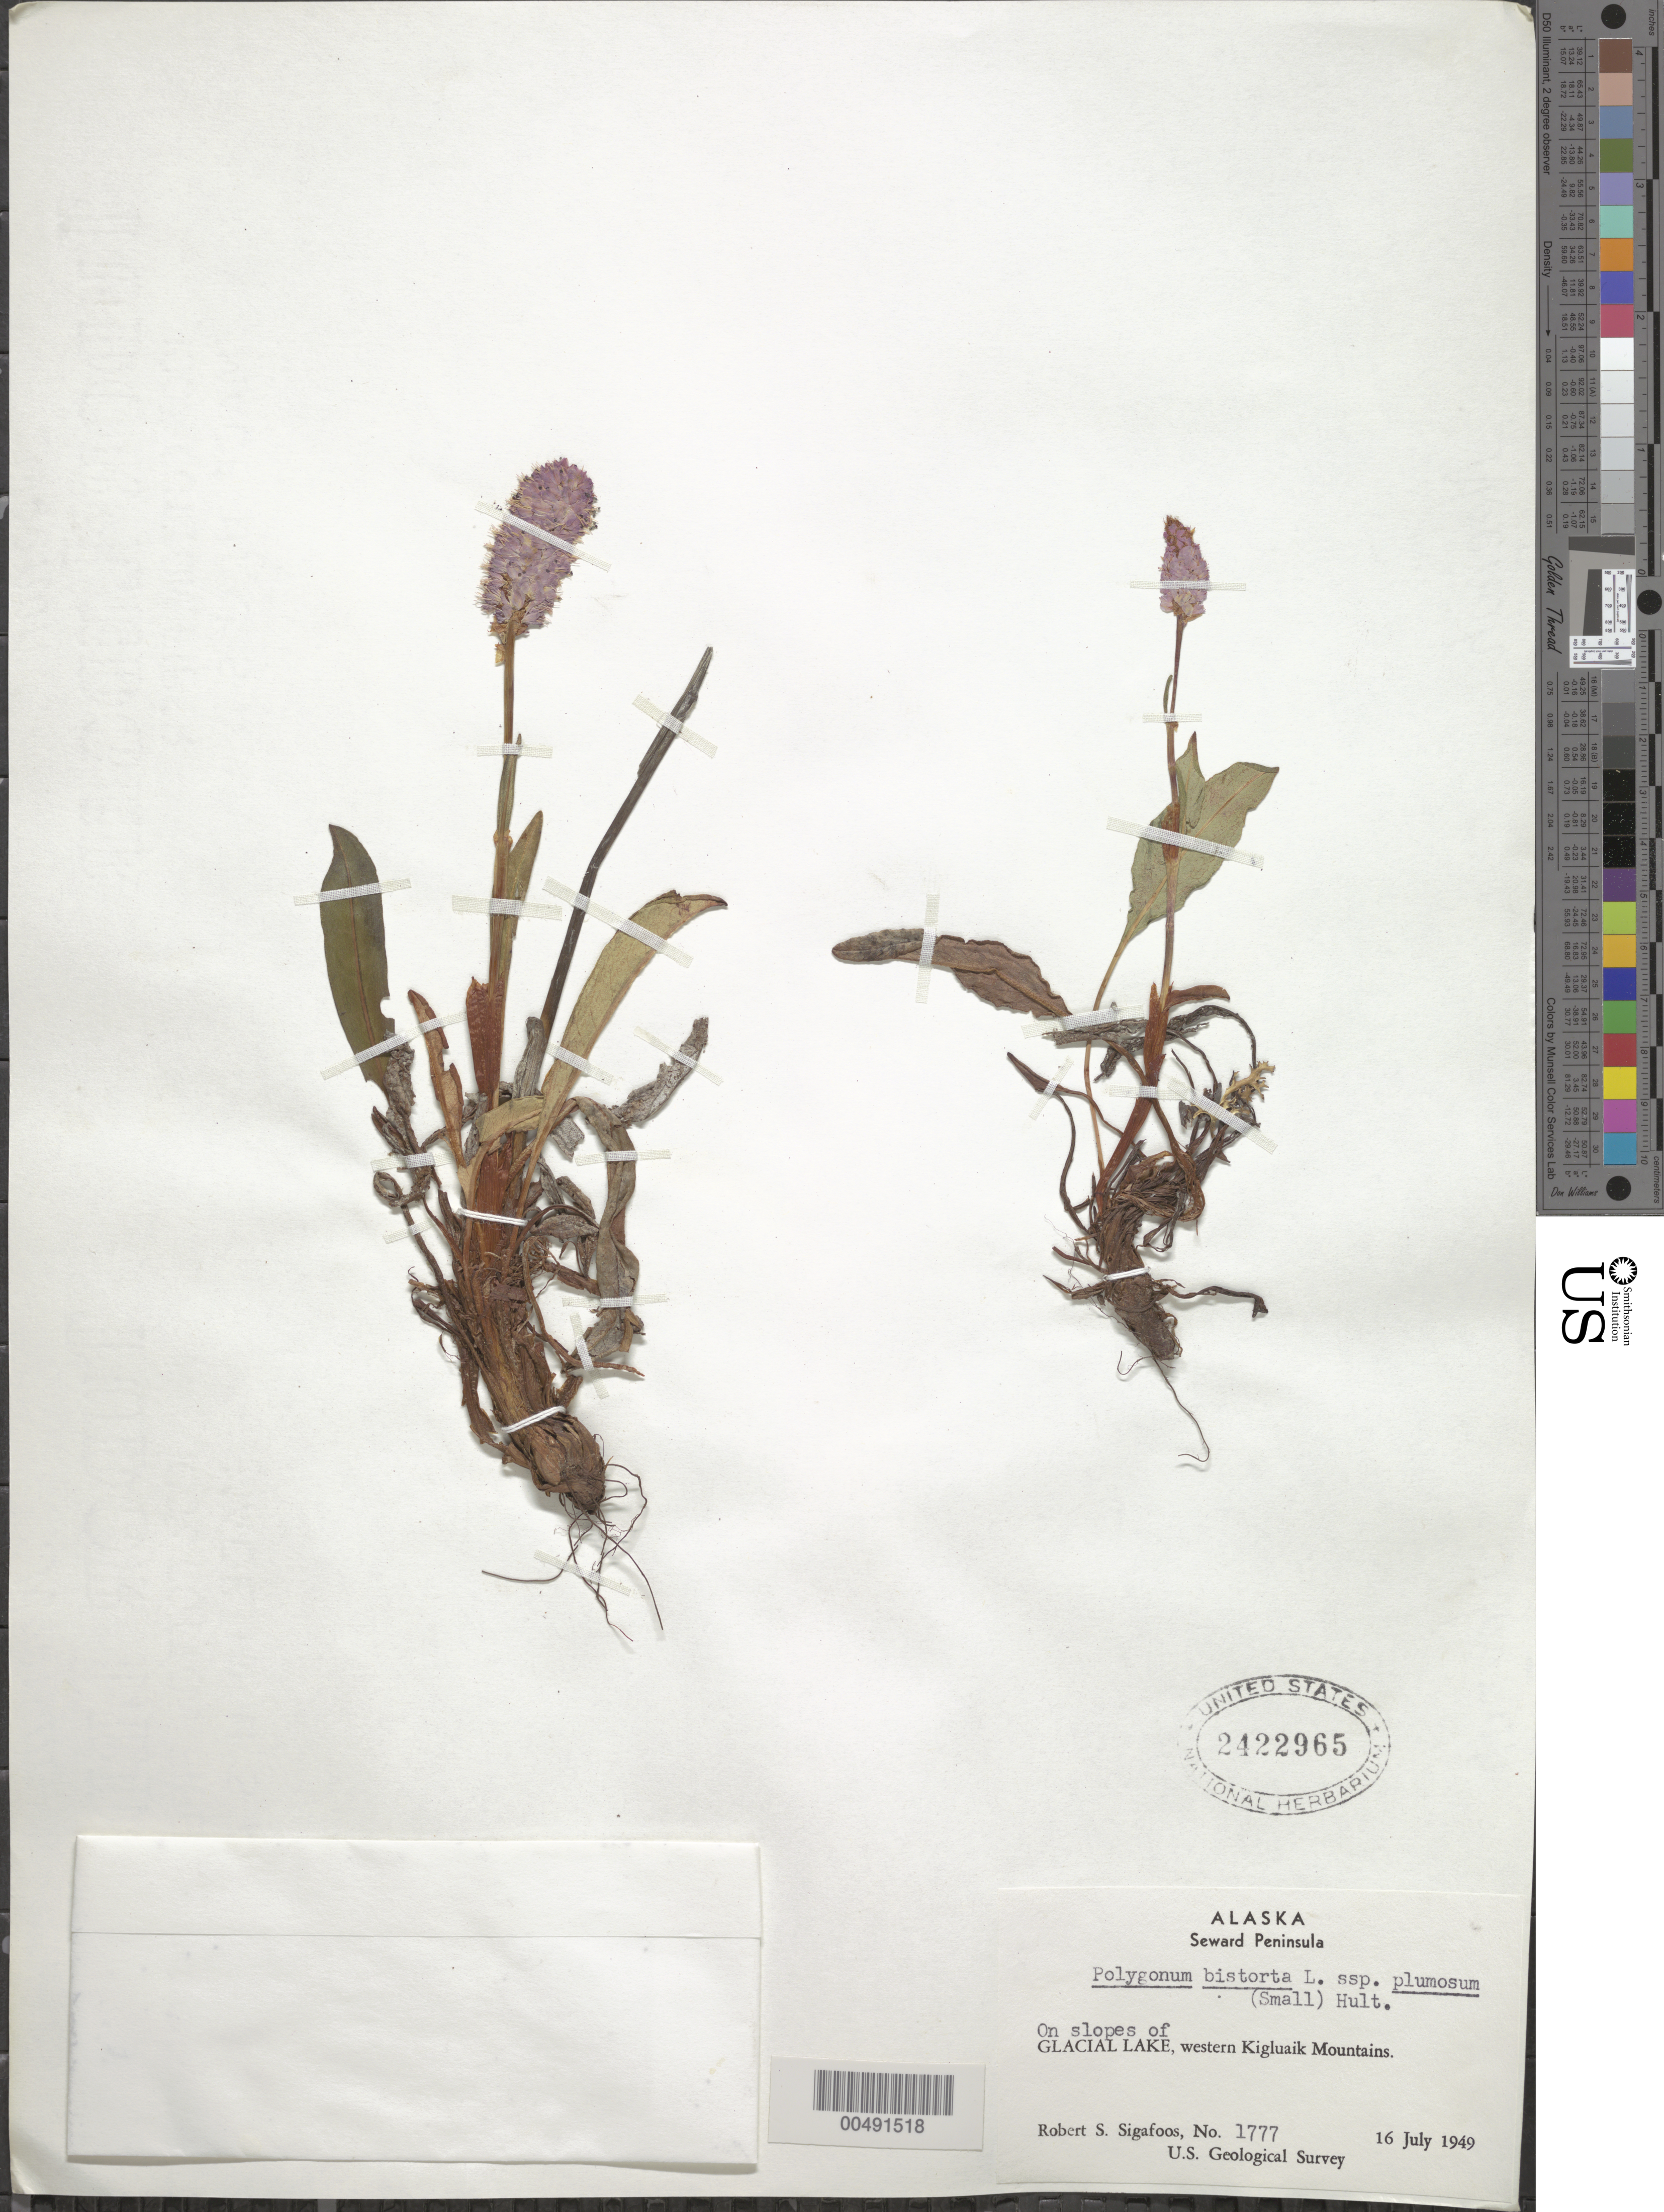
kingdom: Plantae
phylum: Tracheophyta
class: Magnoliopsida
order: Caryophyllales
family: Polygonaceae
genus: Bistorta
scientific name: Bistorta plumosa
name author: (Small) Greene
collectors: R. Sigafoos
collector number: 1777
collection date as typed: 16 Jul 1949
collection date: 1949-07-16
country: United States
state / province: Alaska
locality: on slopes of Glacial Lake, western Kigluaik Mountains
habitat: on slope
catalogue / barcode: US 2422965